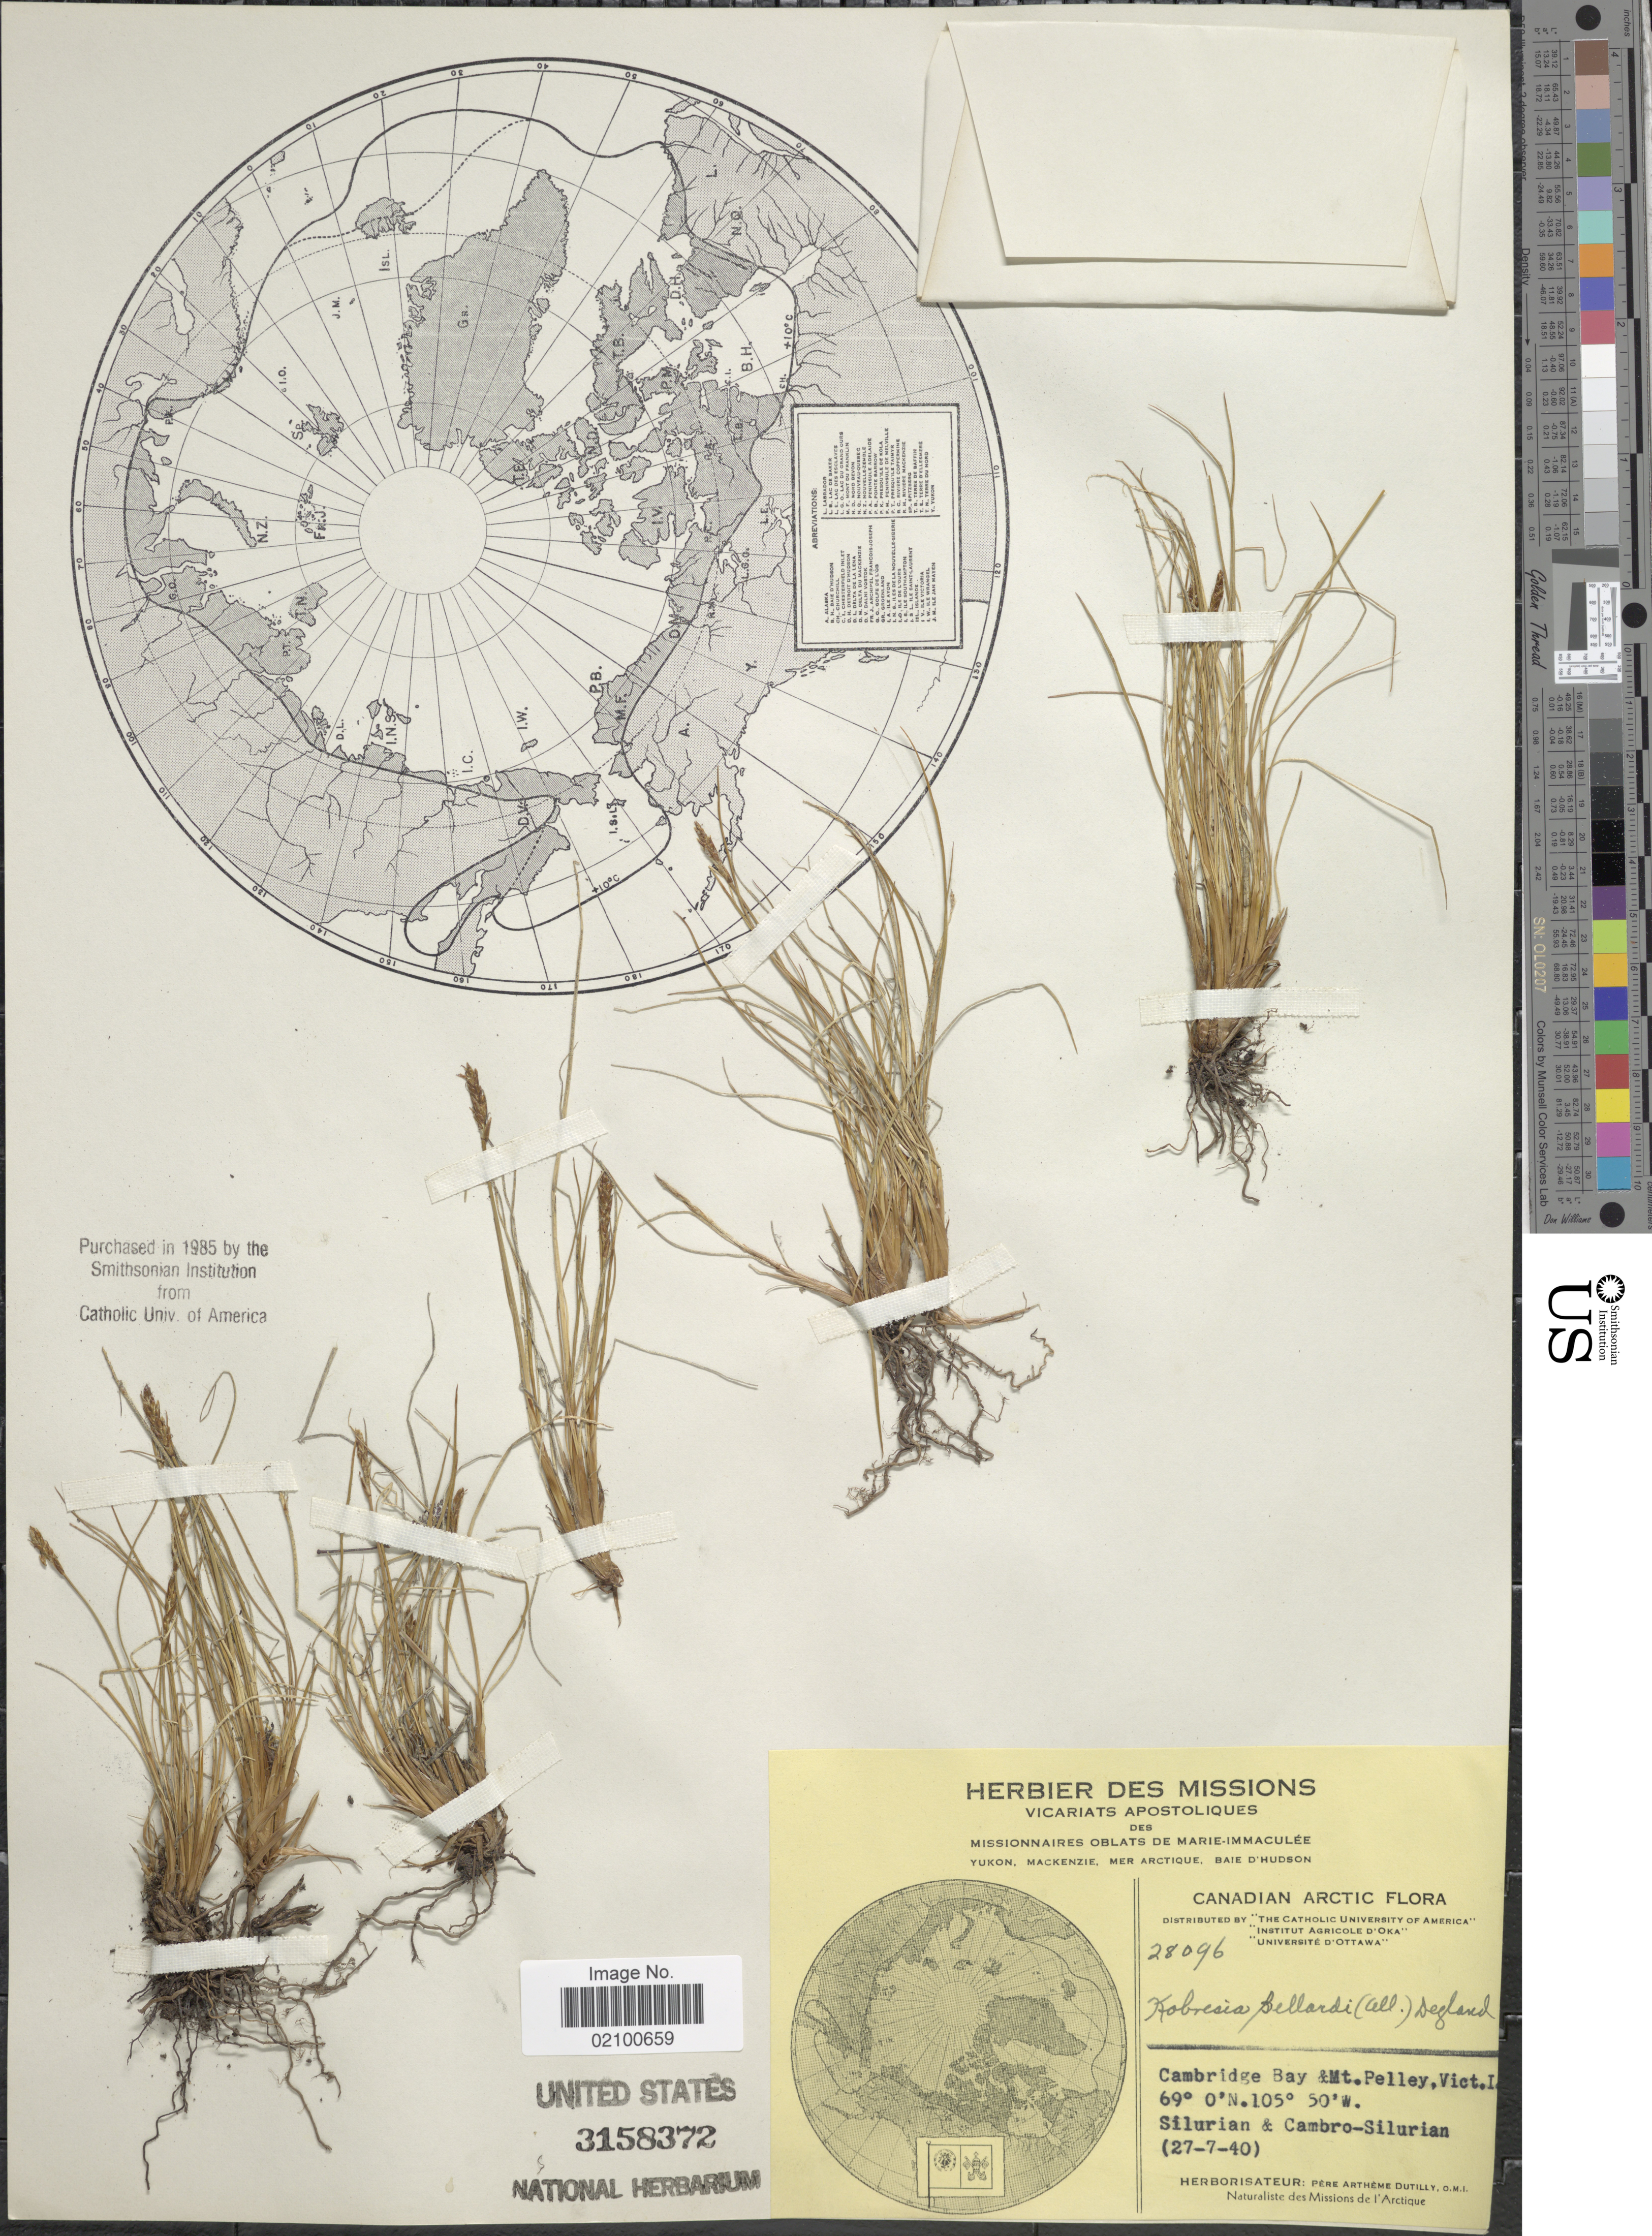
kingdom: Plantae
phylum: Tracheophyta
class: Liliopsida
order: Poales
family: Cyperaceae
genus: Carex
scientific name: Carex myosuroides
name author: Vill.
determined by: Strong, M. T., (US), Smithsonian Institution - National Museum of Natural History (UNITED STATES)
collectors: ex Herb. Pêre Arthême Dutilly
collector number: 28096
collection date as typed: Transcribed d/m/y: 27/7/40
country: Canada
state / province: Nunavut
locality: Canadian Arctic, Cambridge Bay & Mt. Pelley, Vict. I. Silurian & Cambro-Silurian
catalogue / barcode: US 3158372